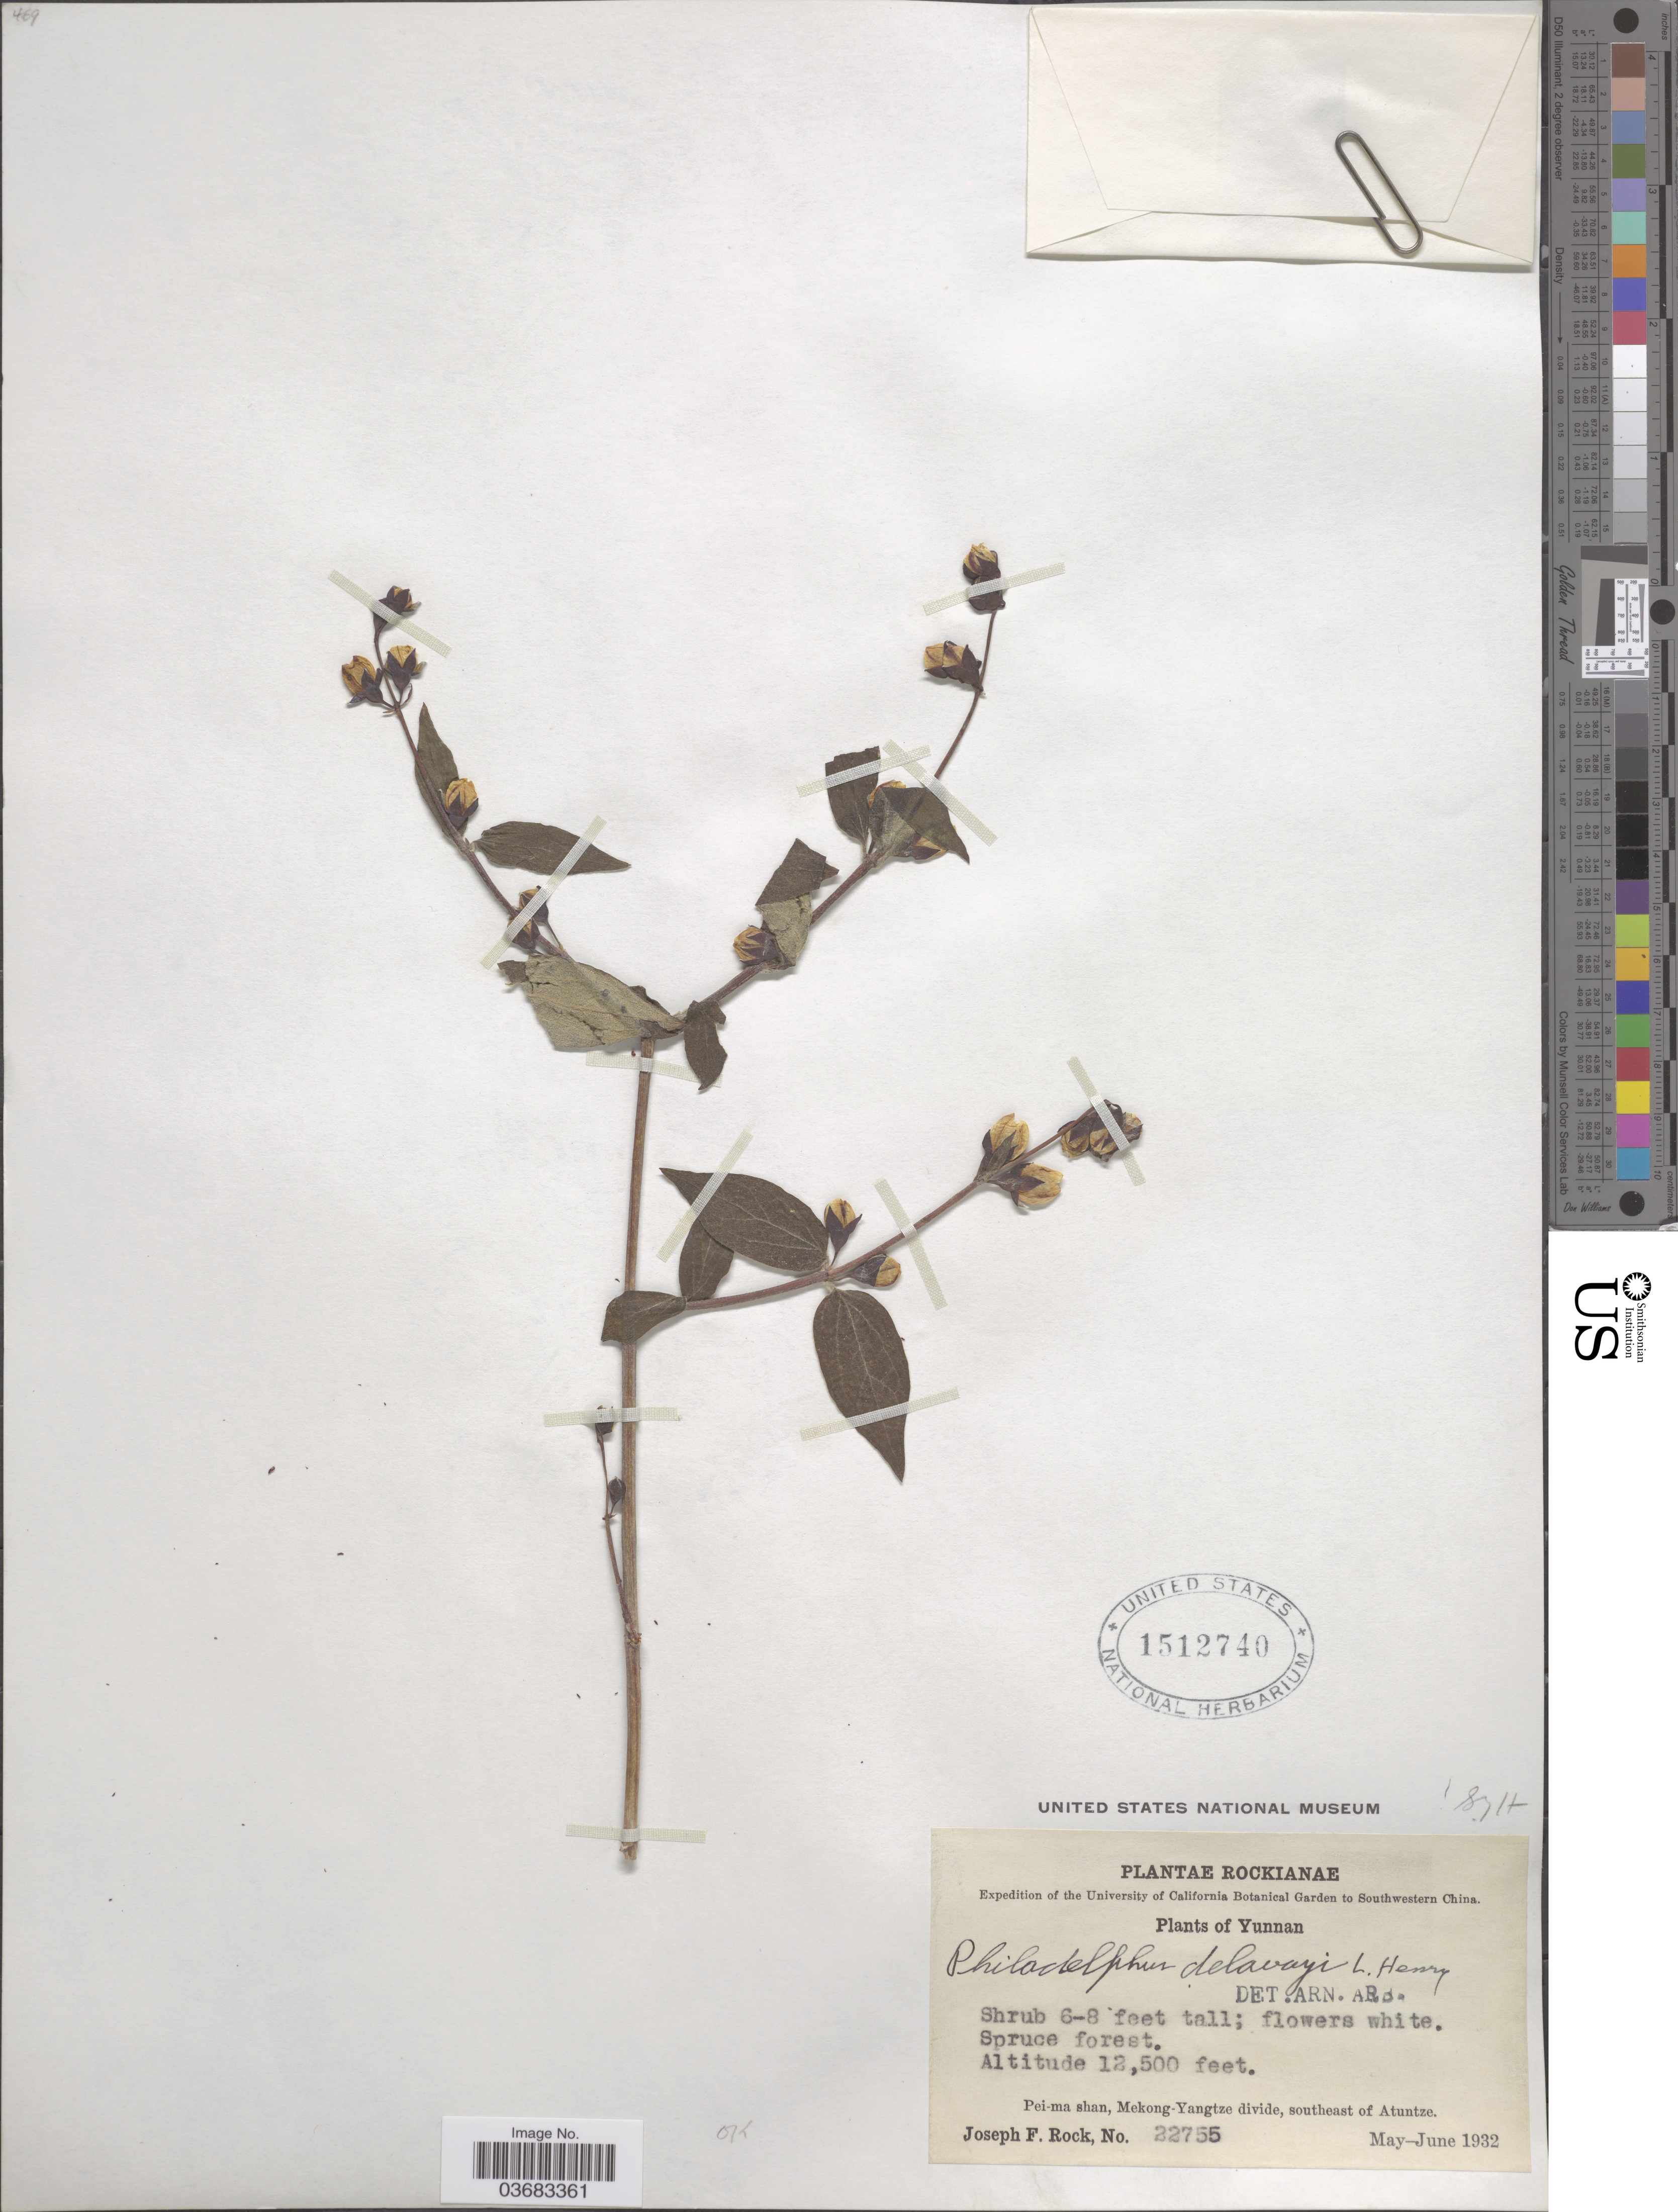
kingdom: Plantae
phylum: Tracheophyta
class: Magnoliopsida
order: Cornales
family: Hydrangeaceae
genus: Philadelphus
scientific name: Philadelphus delavayi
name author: L.Henry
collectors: J. F. Rock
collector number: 22755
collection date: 1932-05/1932-06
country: China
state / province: Yunnan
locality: Expedition of the University of California Botanical Garden to Southwestern China. Pei-ma shan, Mekong-Yangtze divide, southeast of Atuntze.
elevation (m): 3810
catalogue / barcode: US 1512740